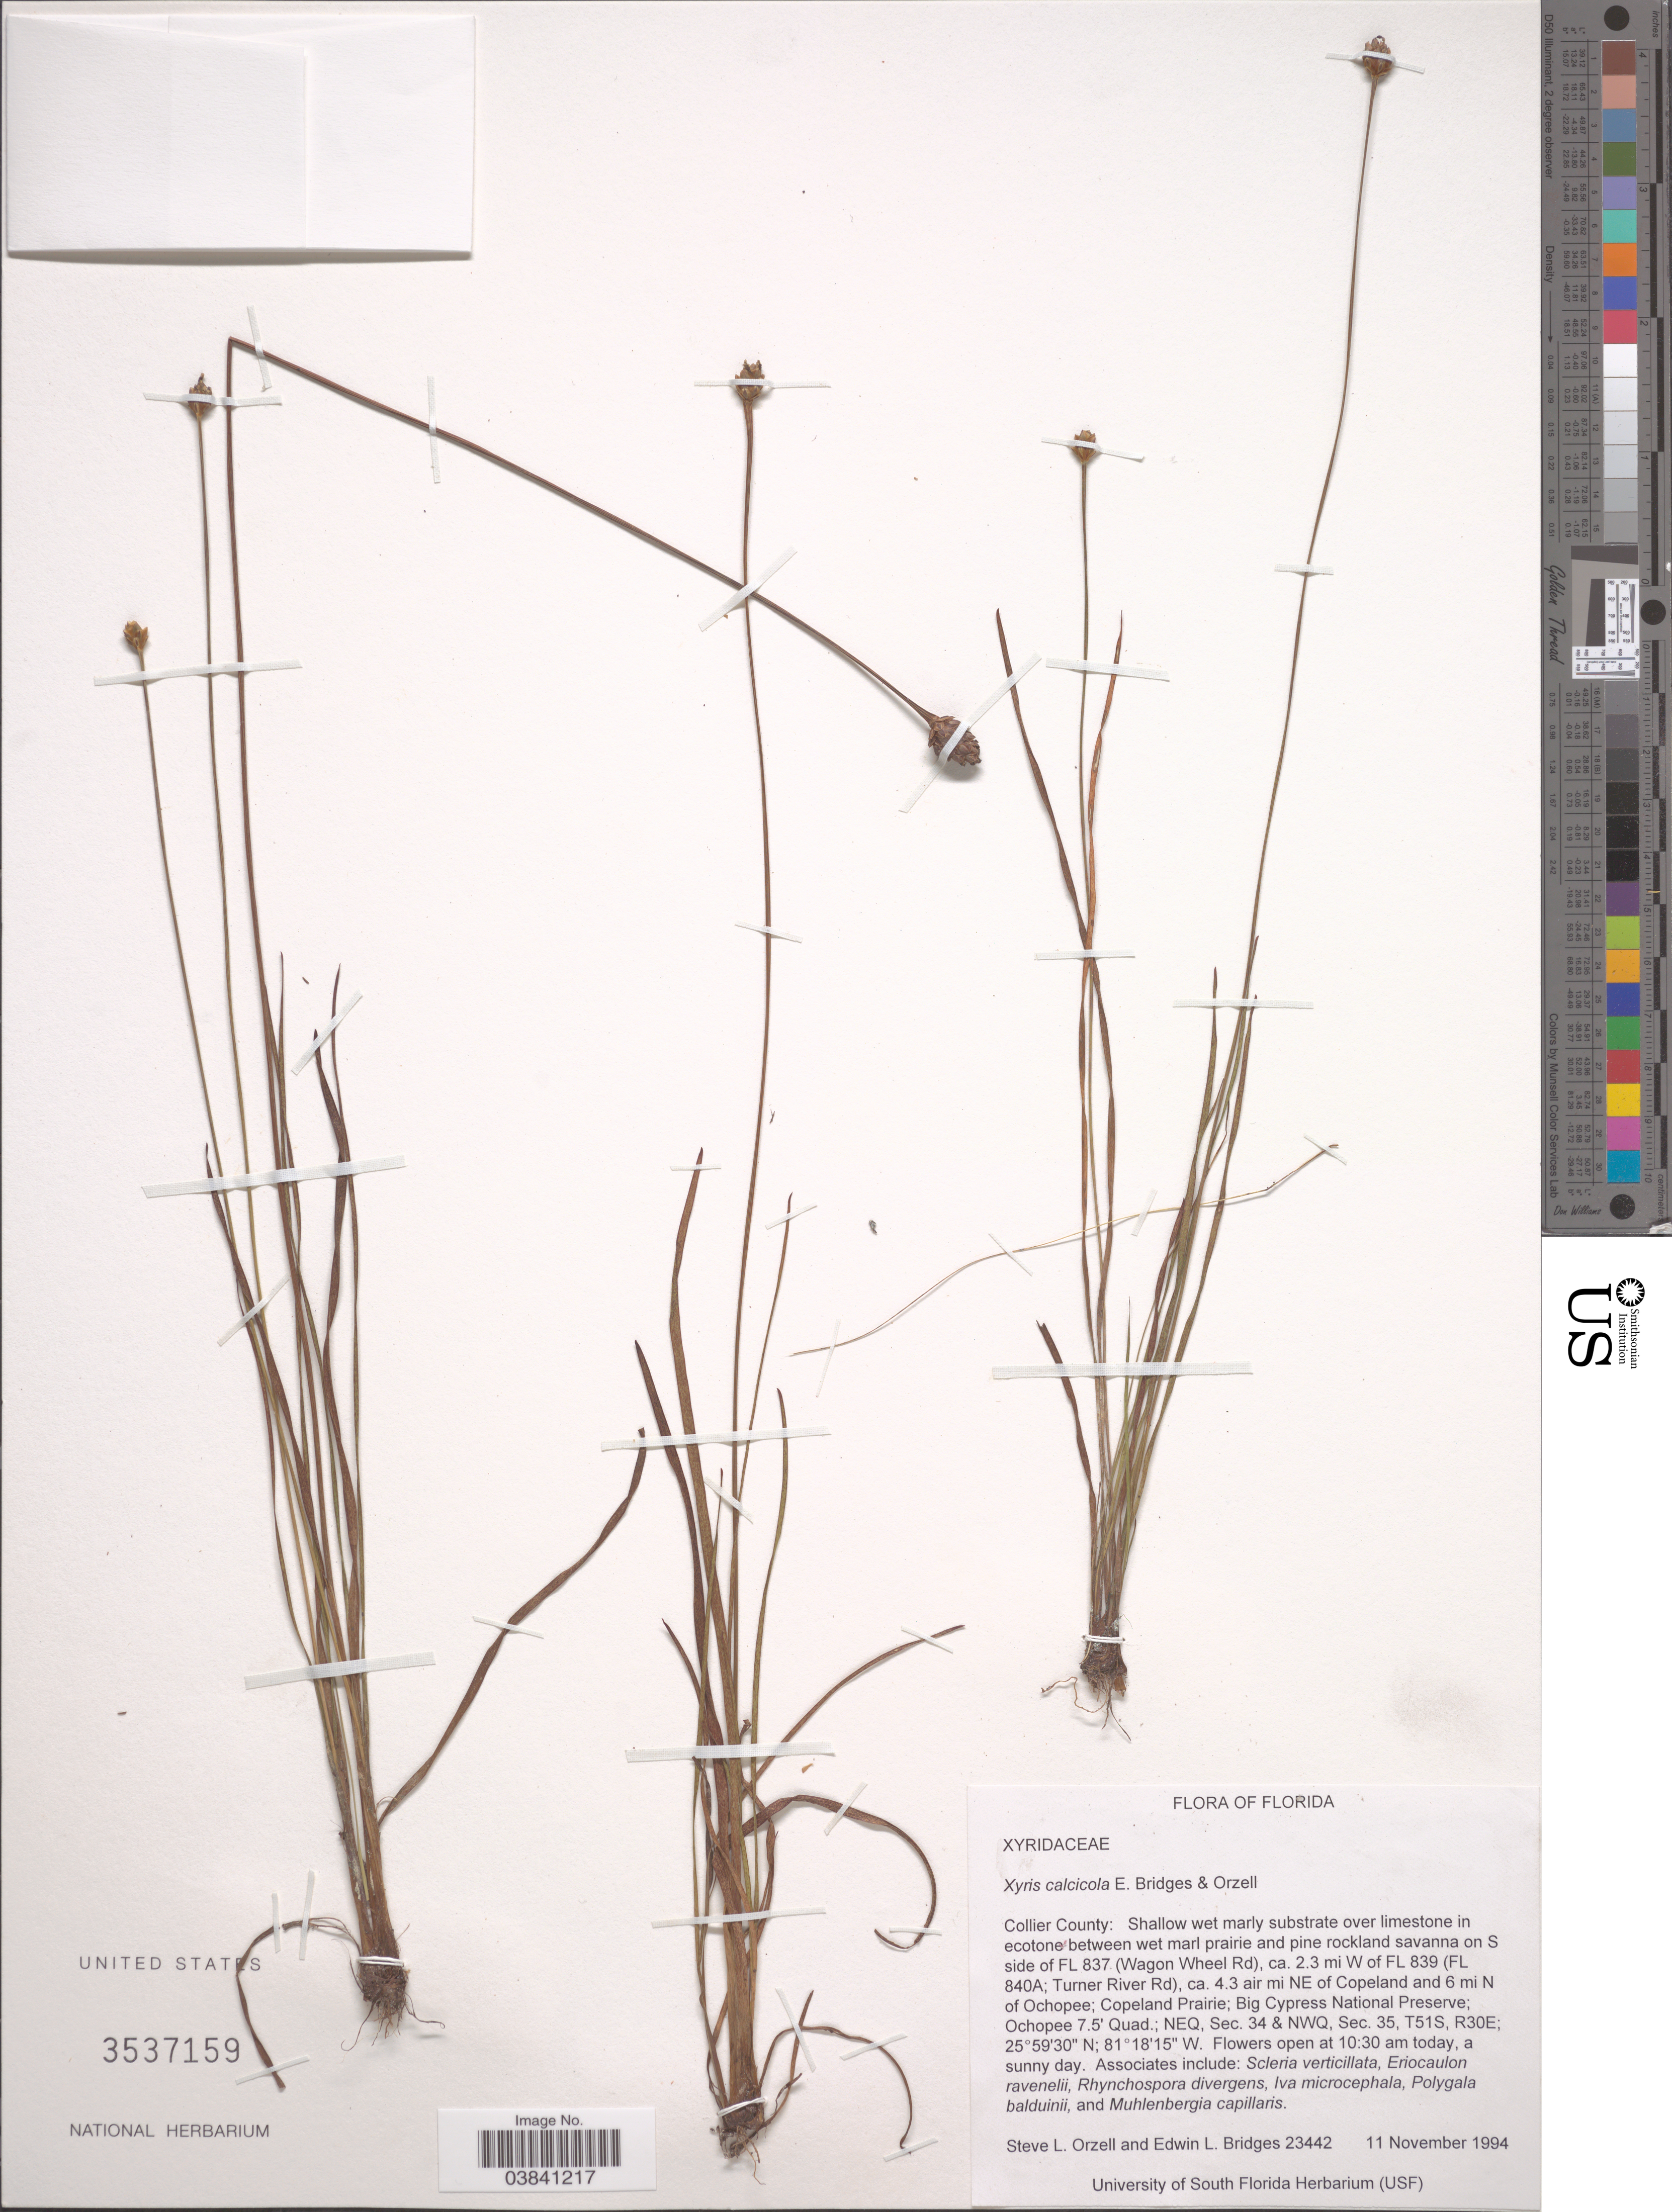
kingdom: Plantae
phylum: Tracheophyta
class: Liliopsida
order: Poales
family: Xyridaceae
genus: Xyris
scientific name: Xyris calcicola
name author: E.L. Bridges & Orzell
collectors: S. Orzell & E. Bridges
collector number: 23442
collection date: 1994-11-11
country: United States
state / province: Florida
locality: Collier County: On S side of FL 837 (Wagon Wheel Rd), ca. 2.3 mi W of FL 839 (FL 840A; Turner River Rd), ca. 4.3 air mi NE of Copeland and 6 mi N of Ochopee 7.5' Quad; NEQ, Sec. 34 & NWQ, Sec. 35, T51S, R30E.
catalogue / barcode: US 3537159